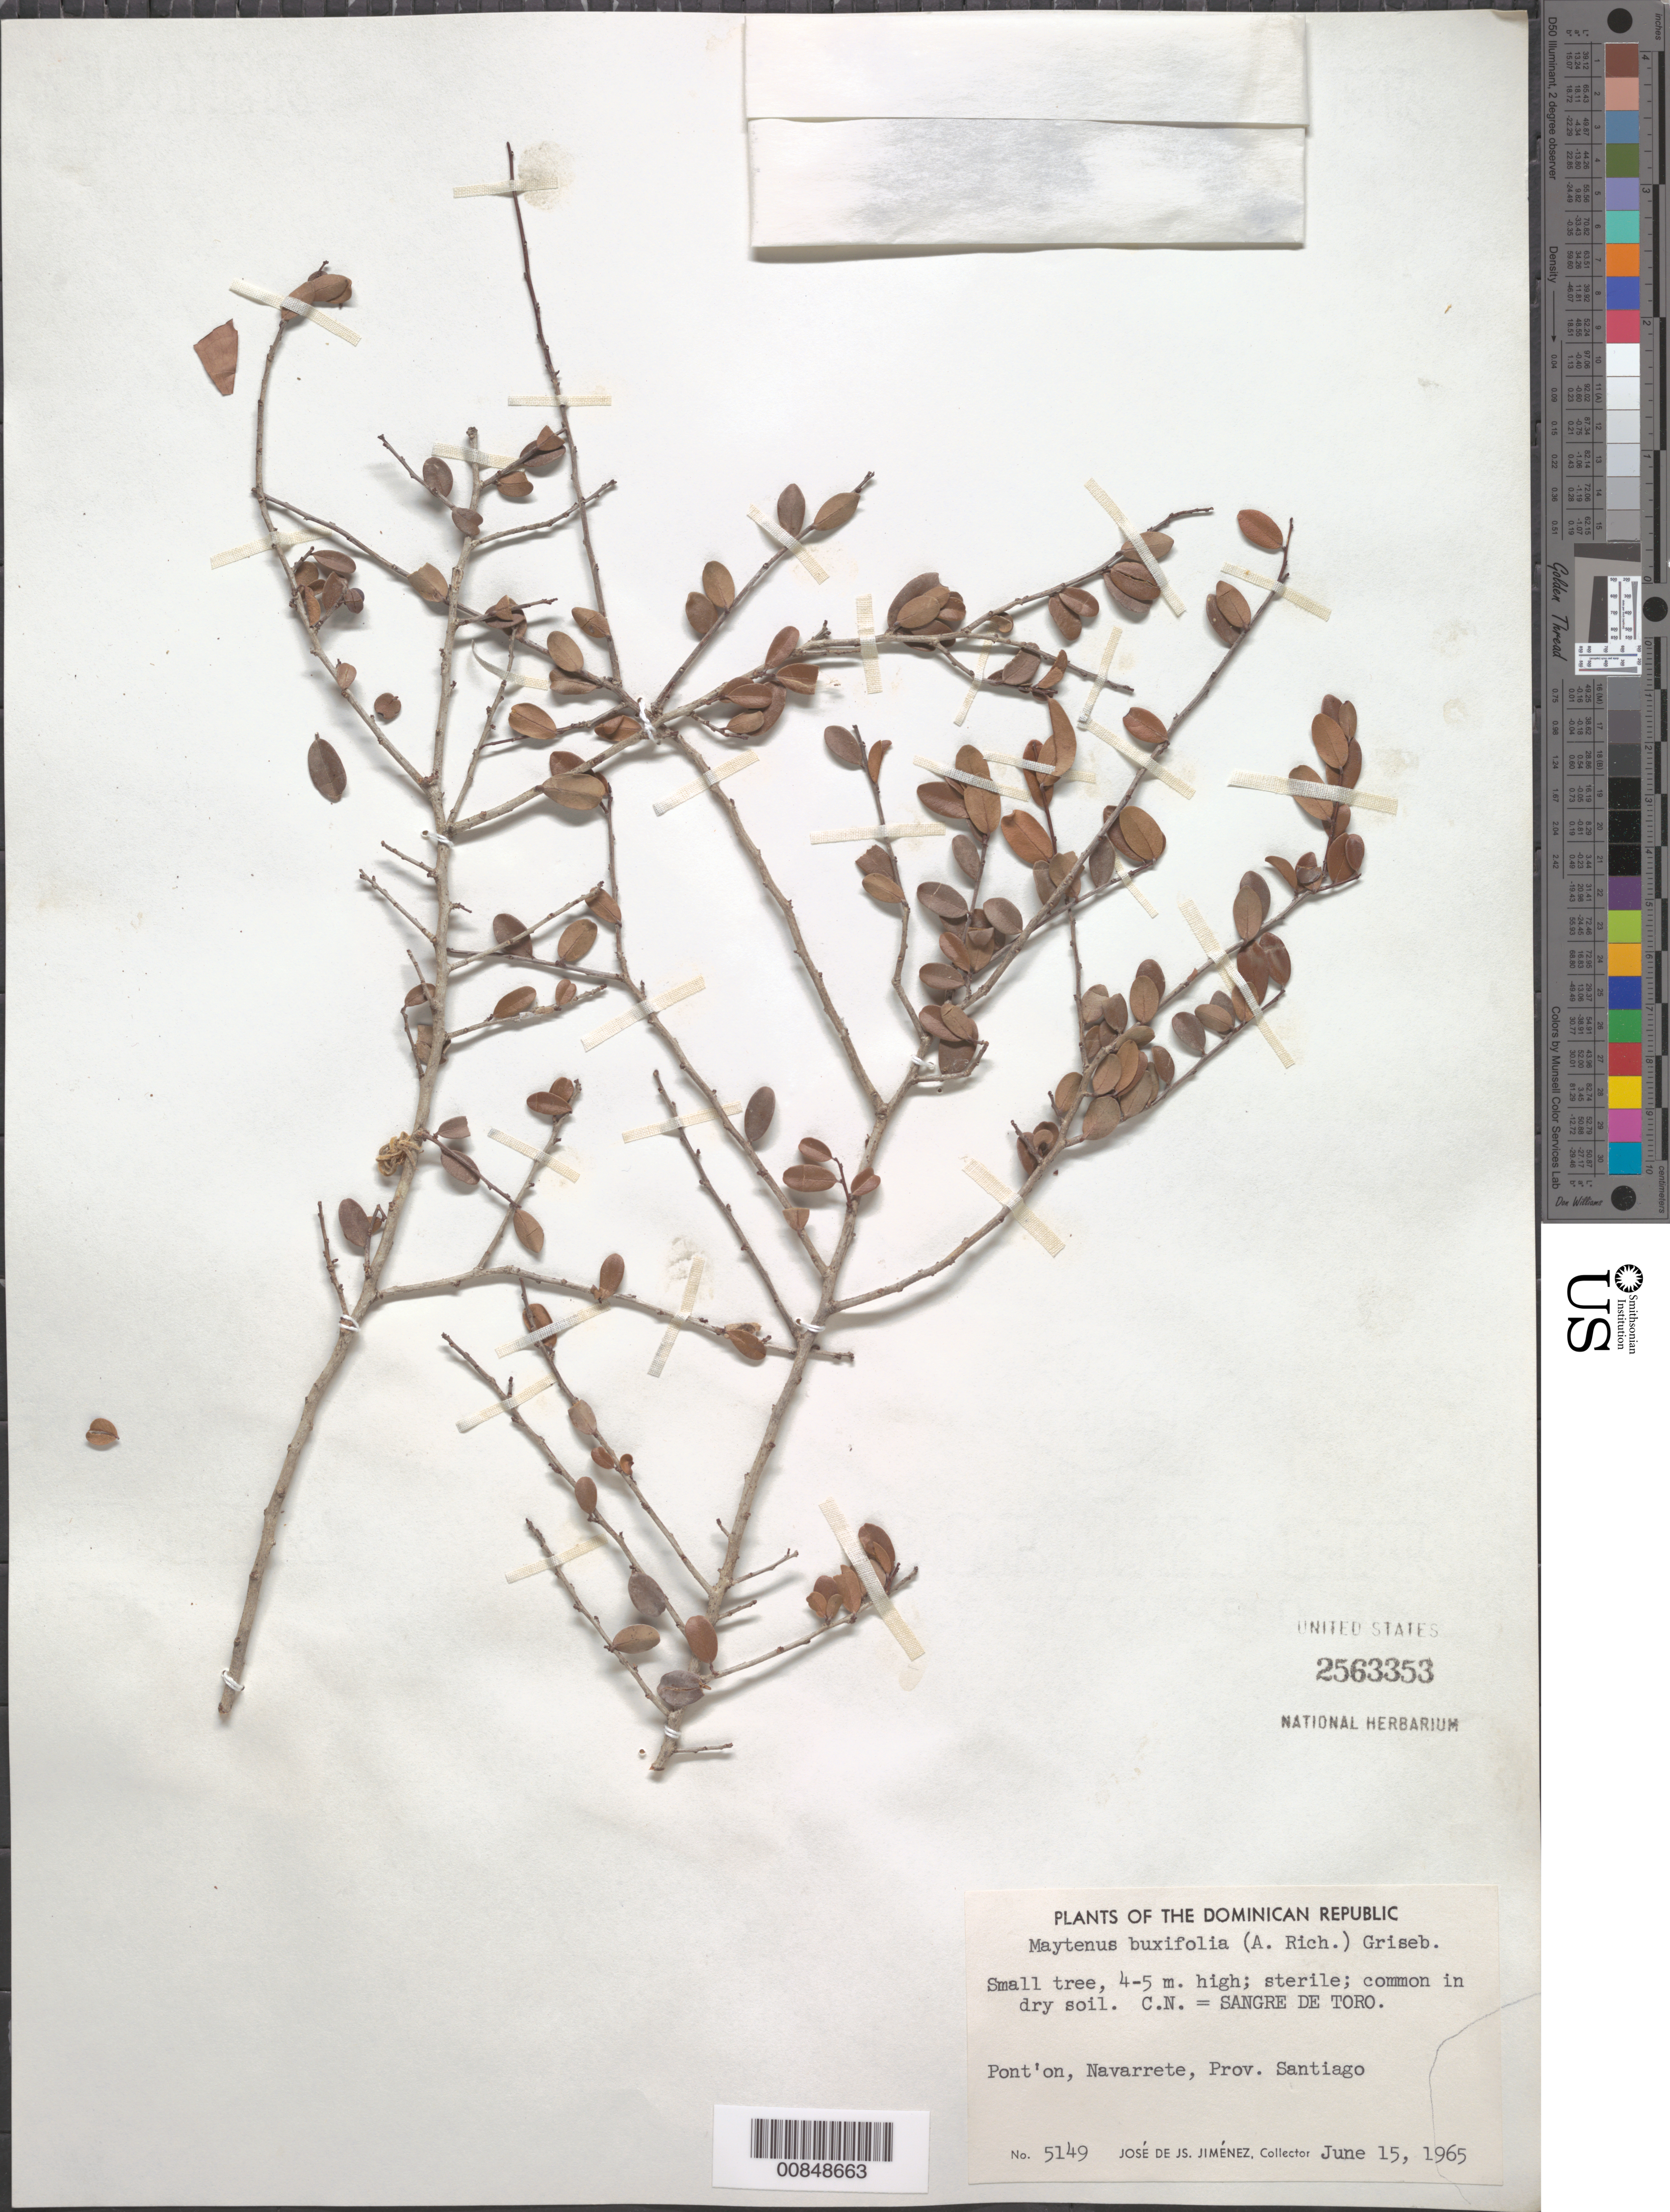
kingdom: Plantae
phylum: Tracheophyta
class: Magnoliopsida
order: Celastrales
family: Celastraceae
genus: Maytenus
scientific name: Maytenus buxifolia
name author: (A. Rich.) Griseb.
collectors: J. J. Jiménez Almonte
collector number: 5149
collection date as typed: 15 Jun 1965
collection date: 1965-06-15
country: Dominican Republic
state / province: Santiago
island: Hispaniola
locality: Pont'on, Navarrete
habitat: Dry soil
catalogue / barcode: US 2563353